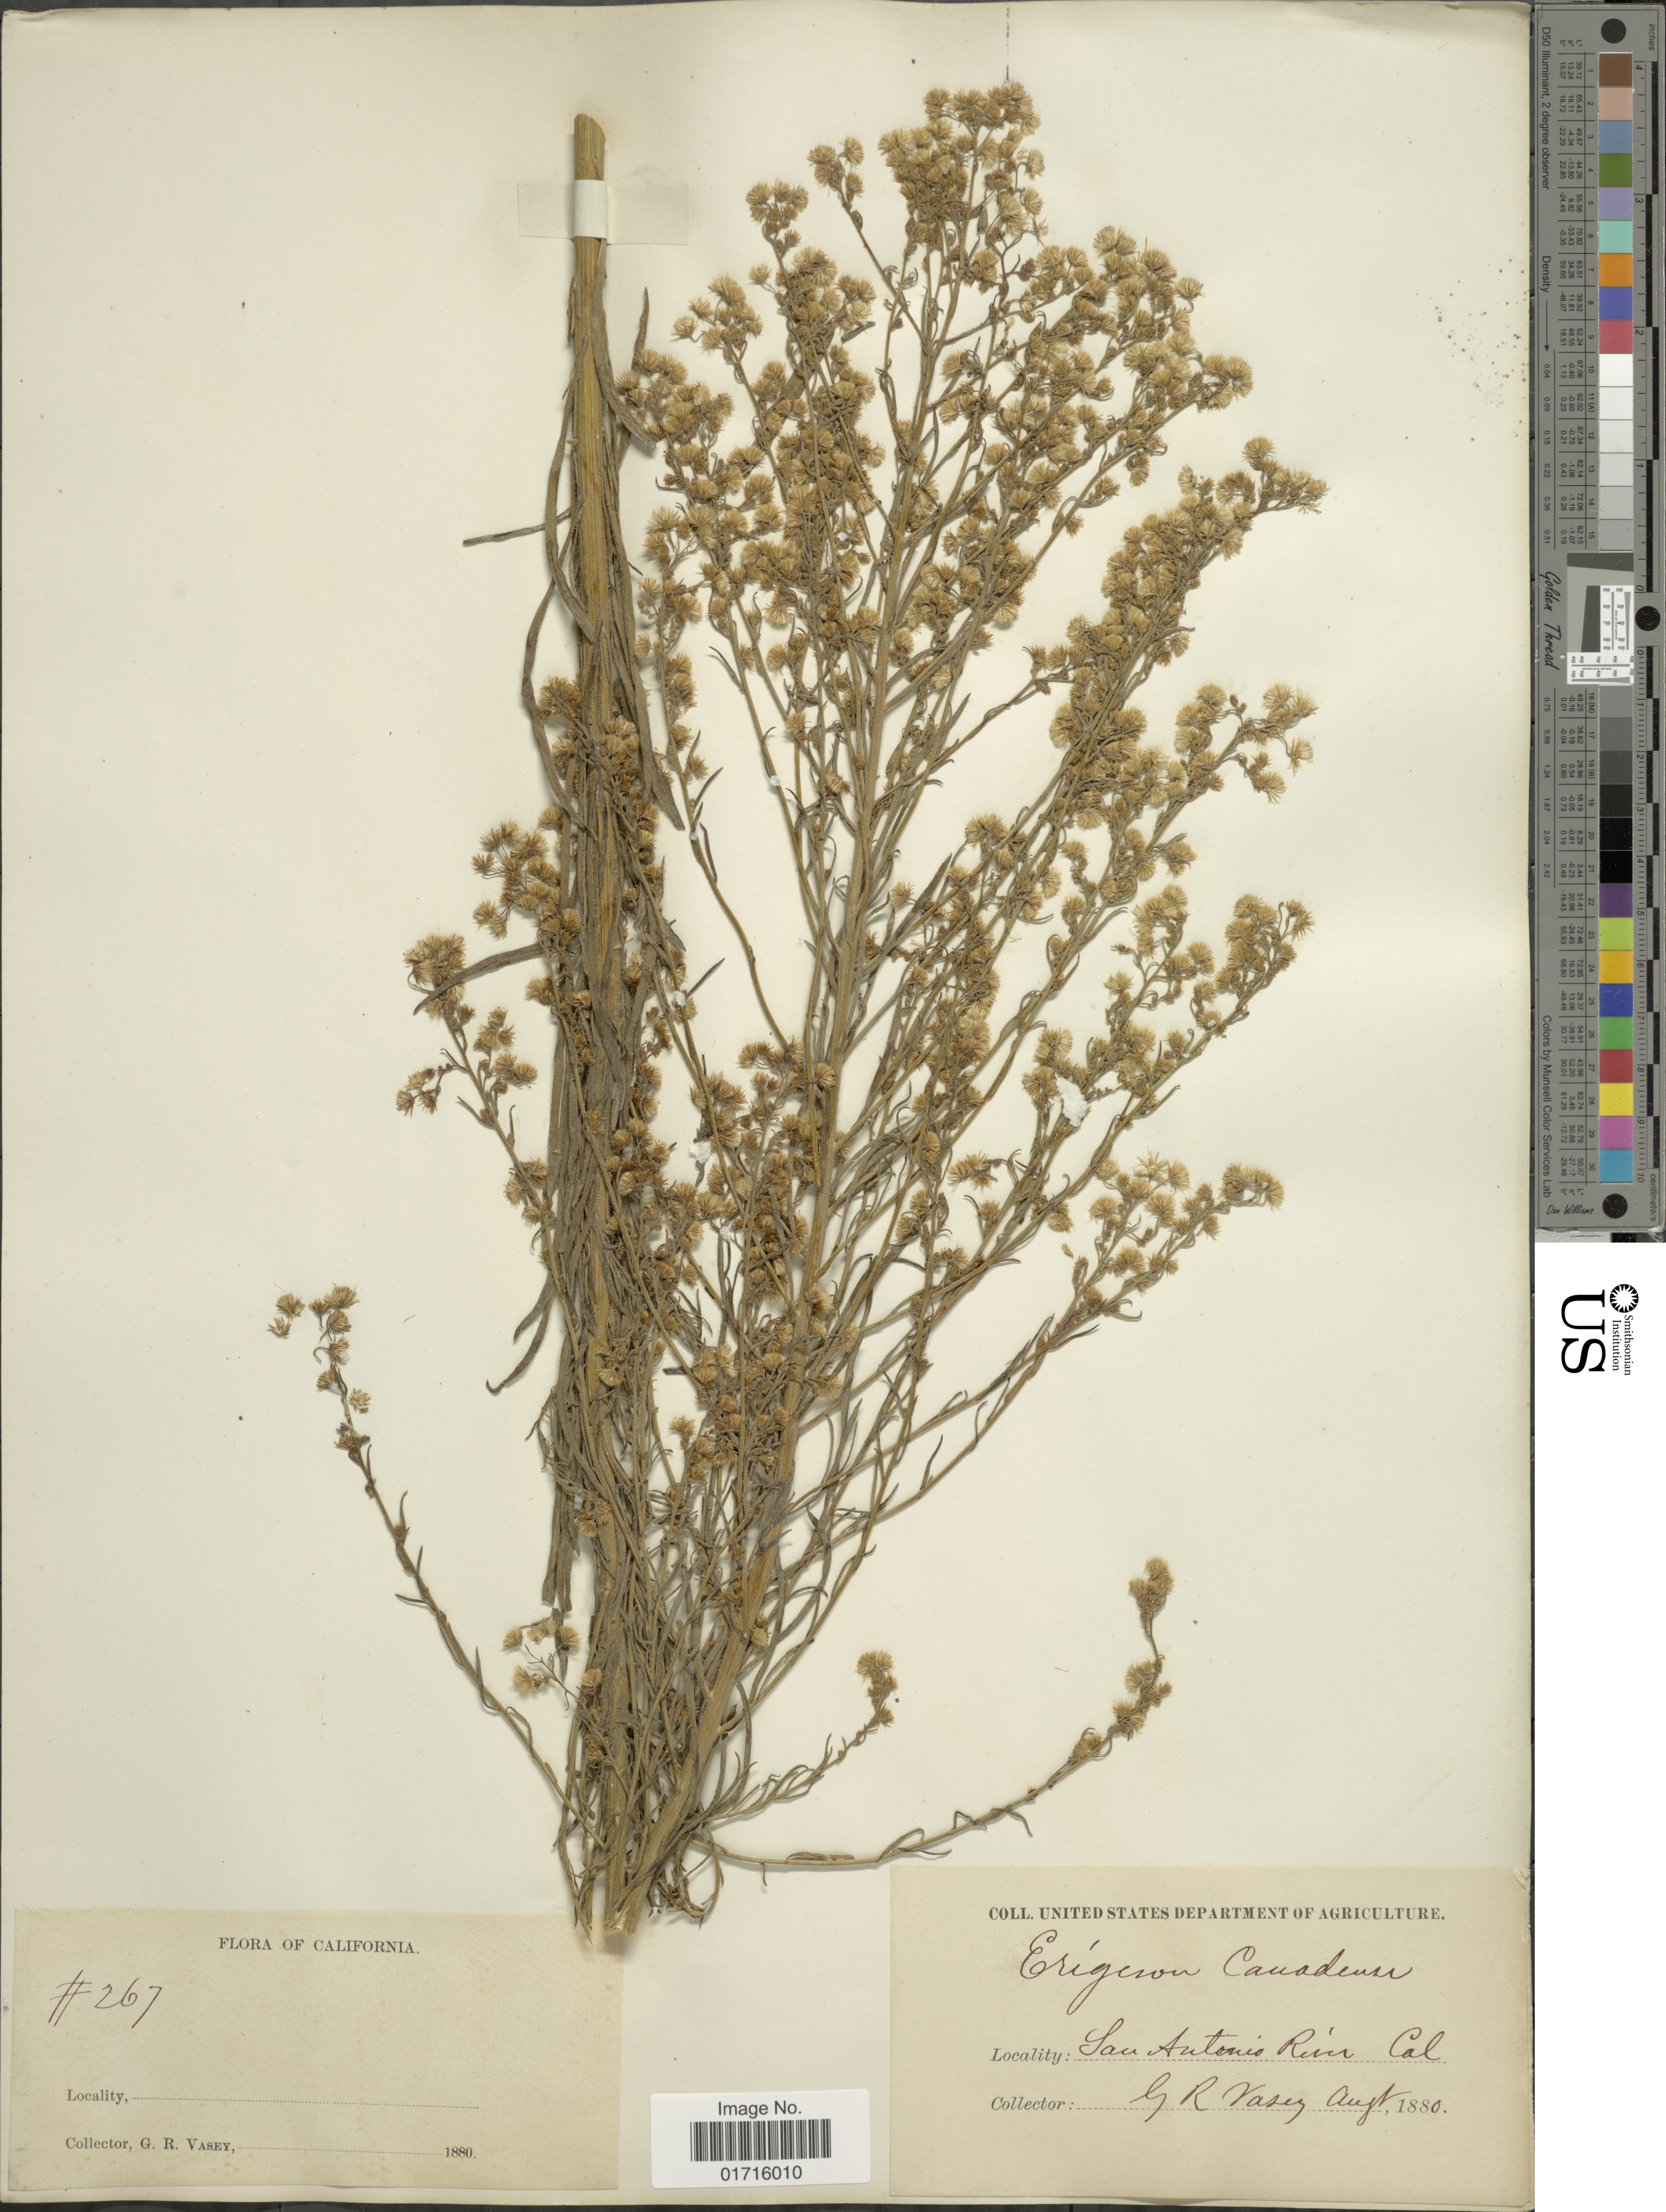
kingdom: Plantae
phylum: Tracheophyta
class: Magnoliopsida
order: Asterales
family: Asteraceae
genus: Conyza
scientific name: Conyza canadensis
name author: (L.) Cronq.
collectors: G. R. Vasey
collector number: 267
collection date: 1880-08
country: United States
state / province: California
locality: San Antonio River Cal.